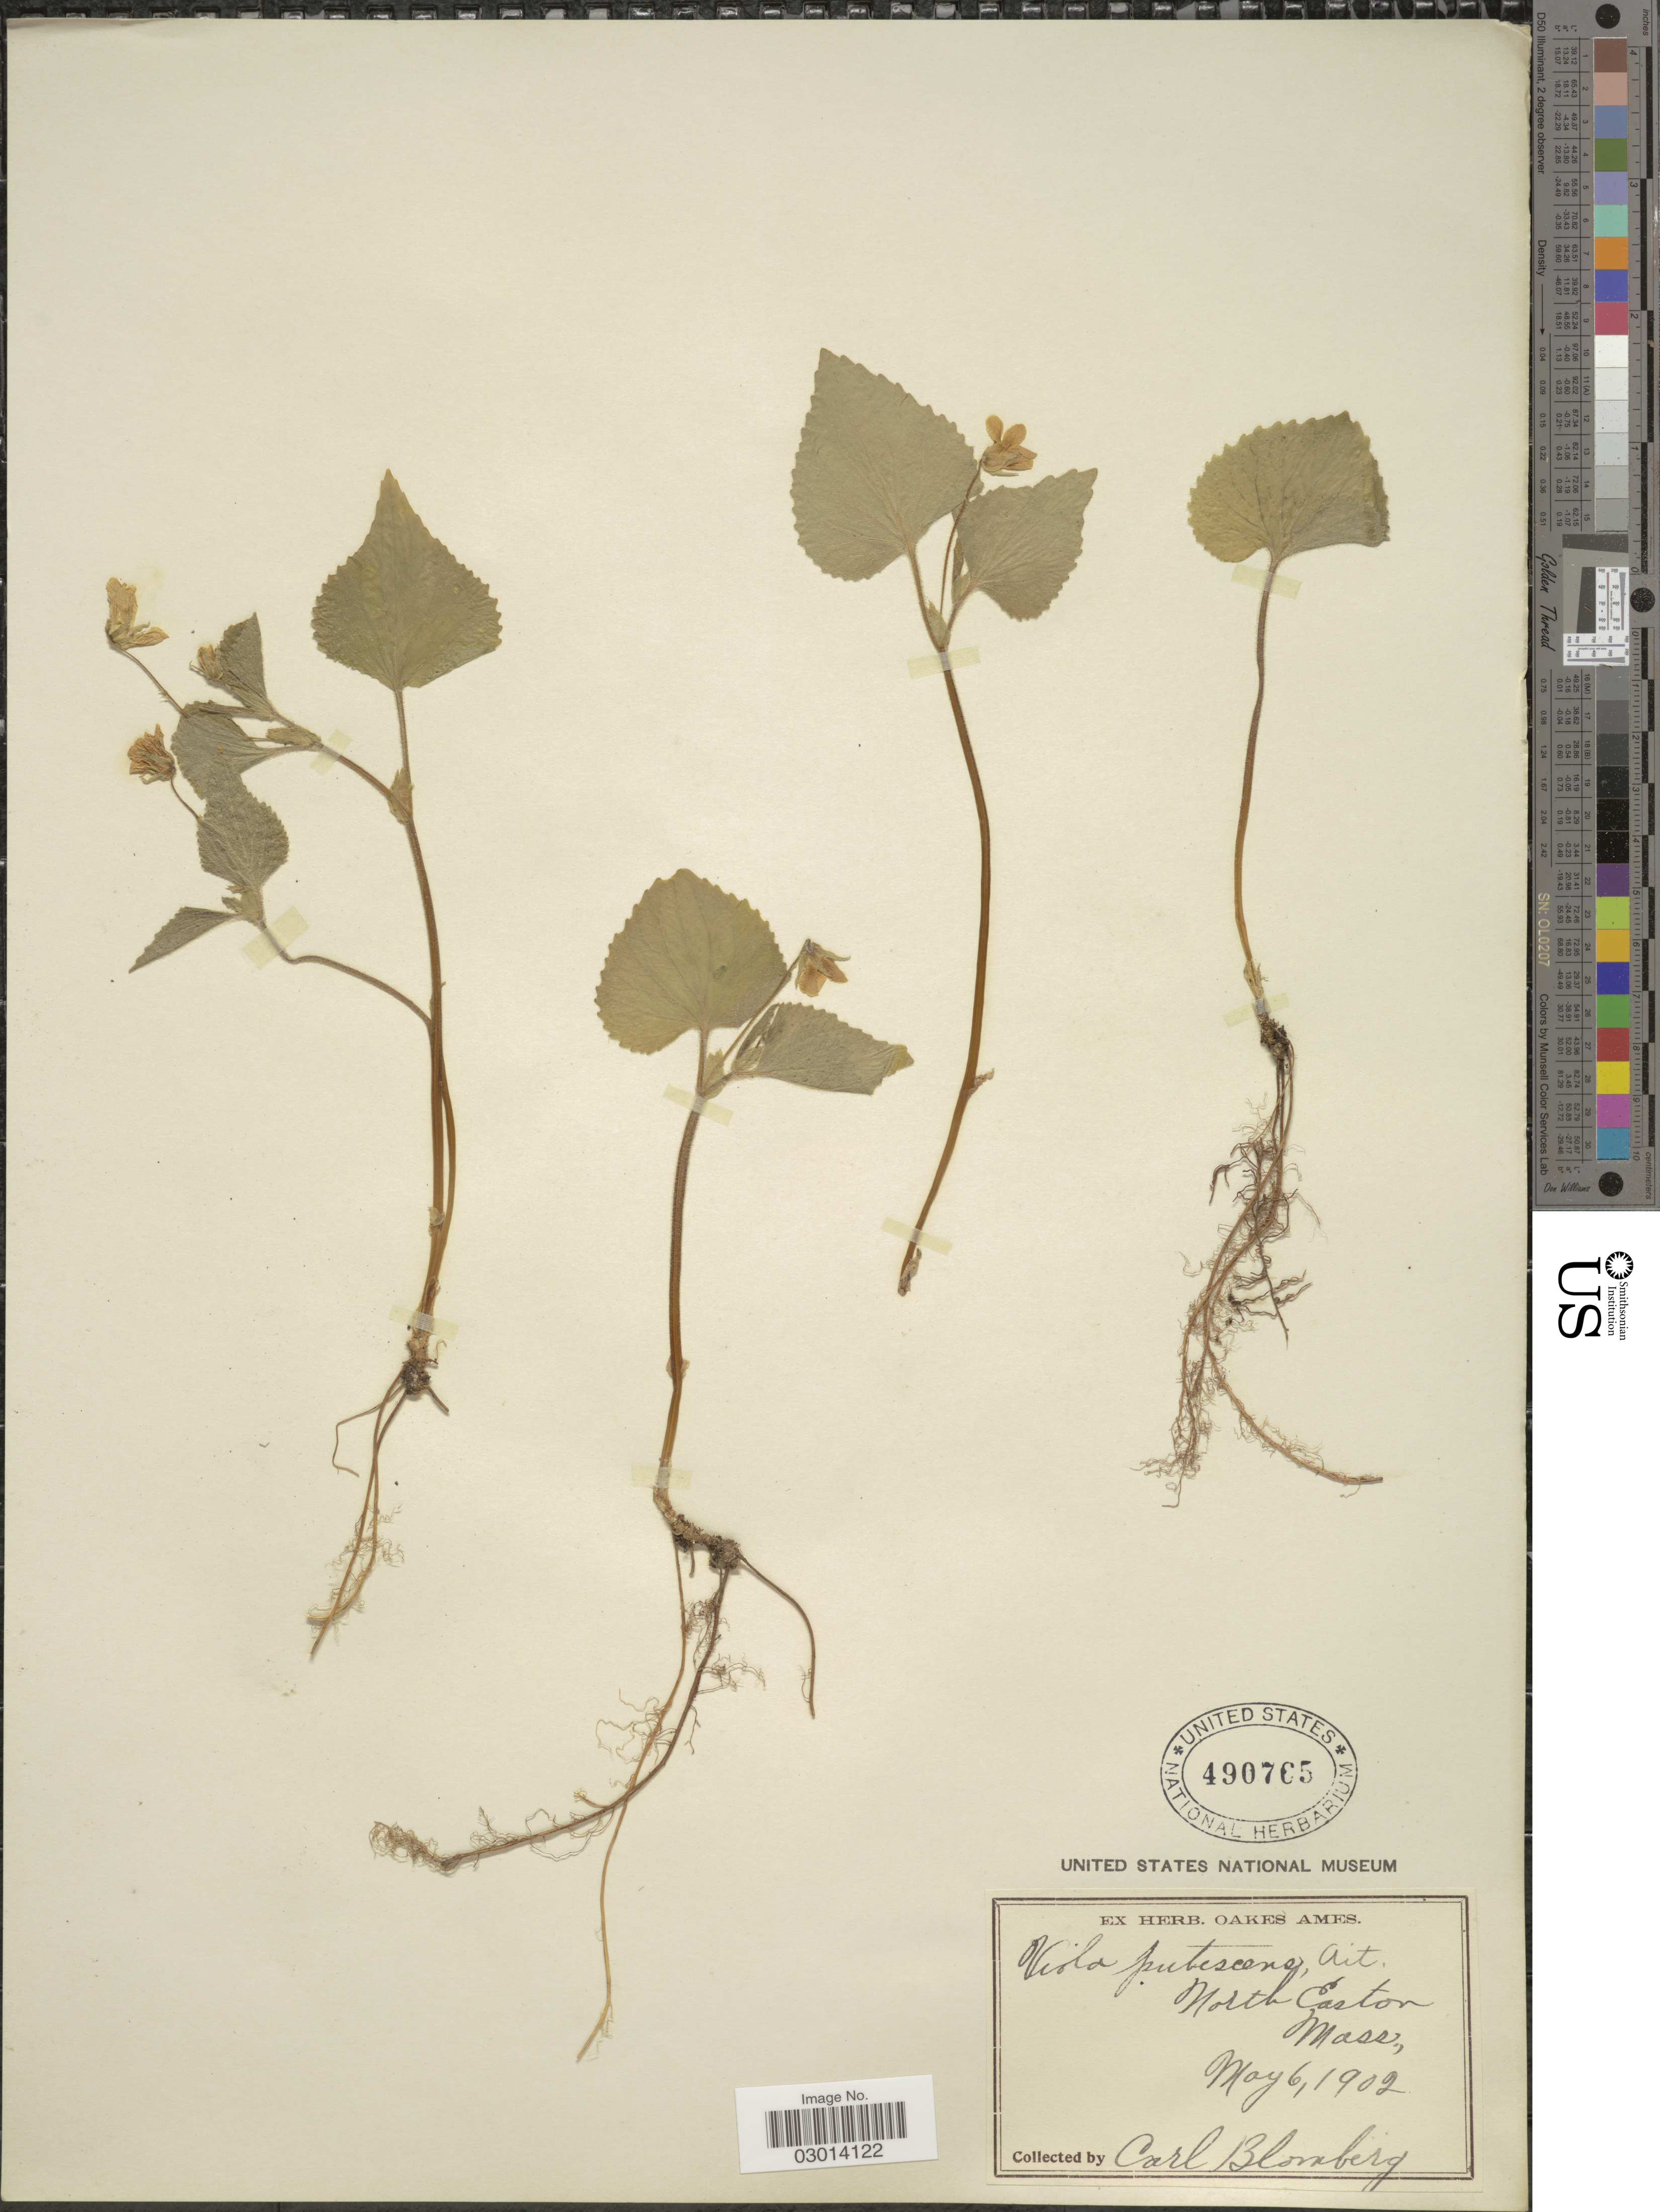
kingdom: Plantae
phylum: Tracheophyta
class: Magnoliopsida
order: Malpighiales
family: Violaceae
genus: Viola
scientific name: Viola pubescens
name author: Aiton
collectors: A. Blomberg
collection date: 1902-05-06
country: United States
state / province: Massachusetts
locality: North Easton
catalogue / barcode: US 490765